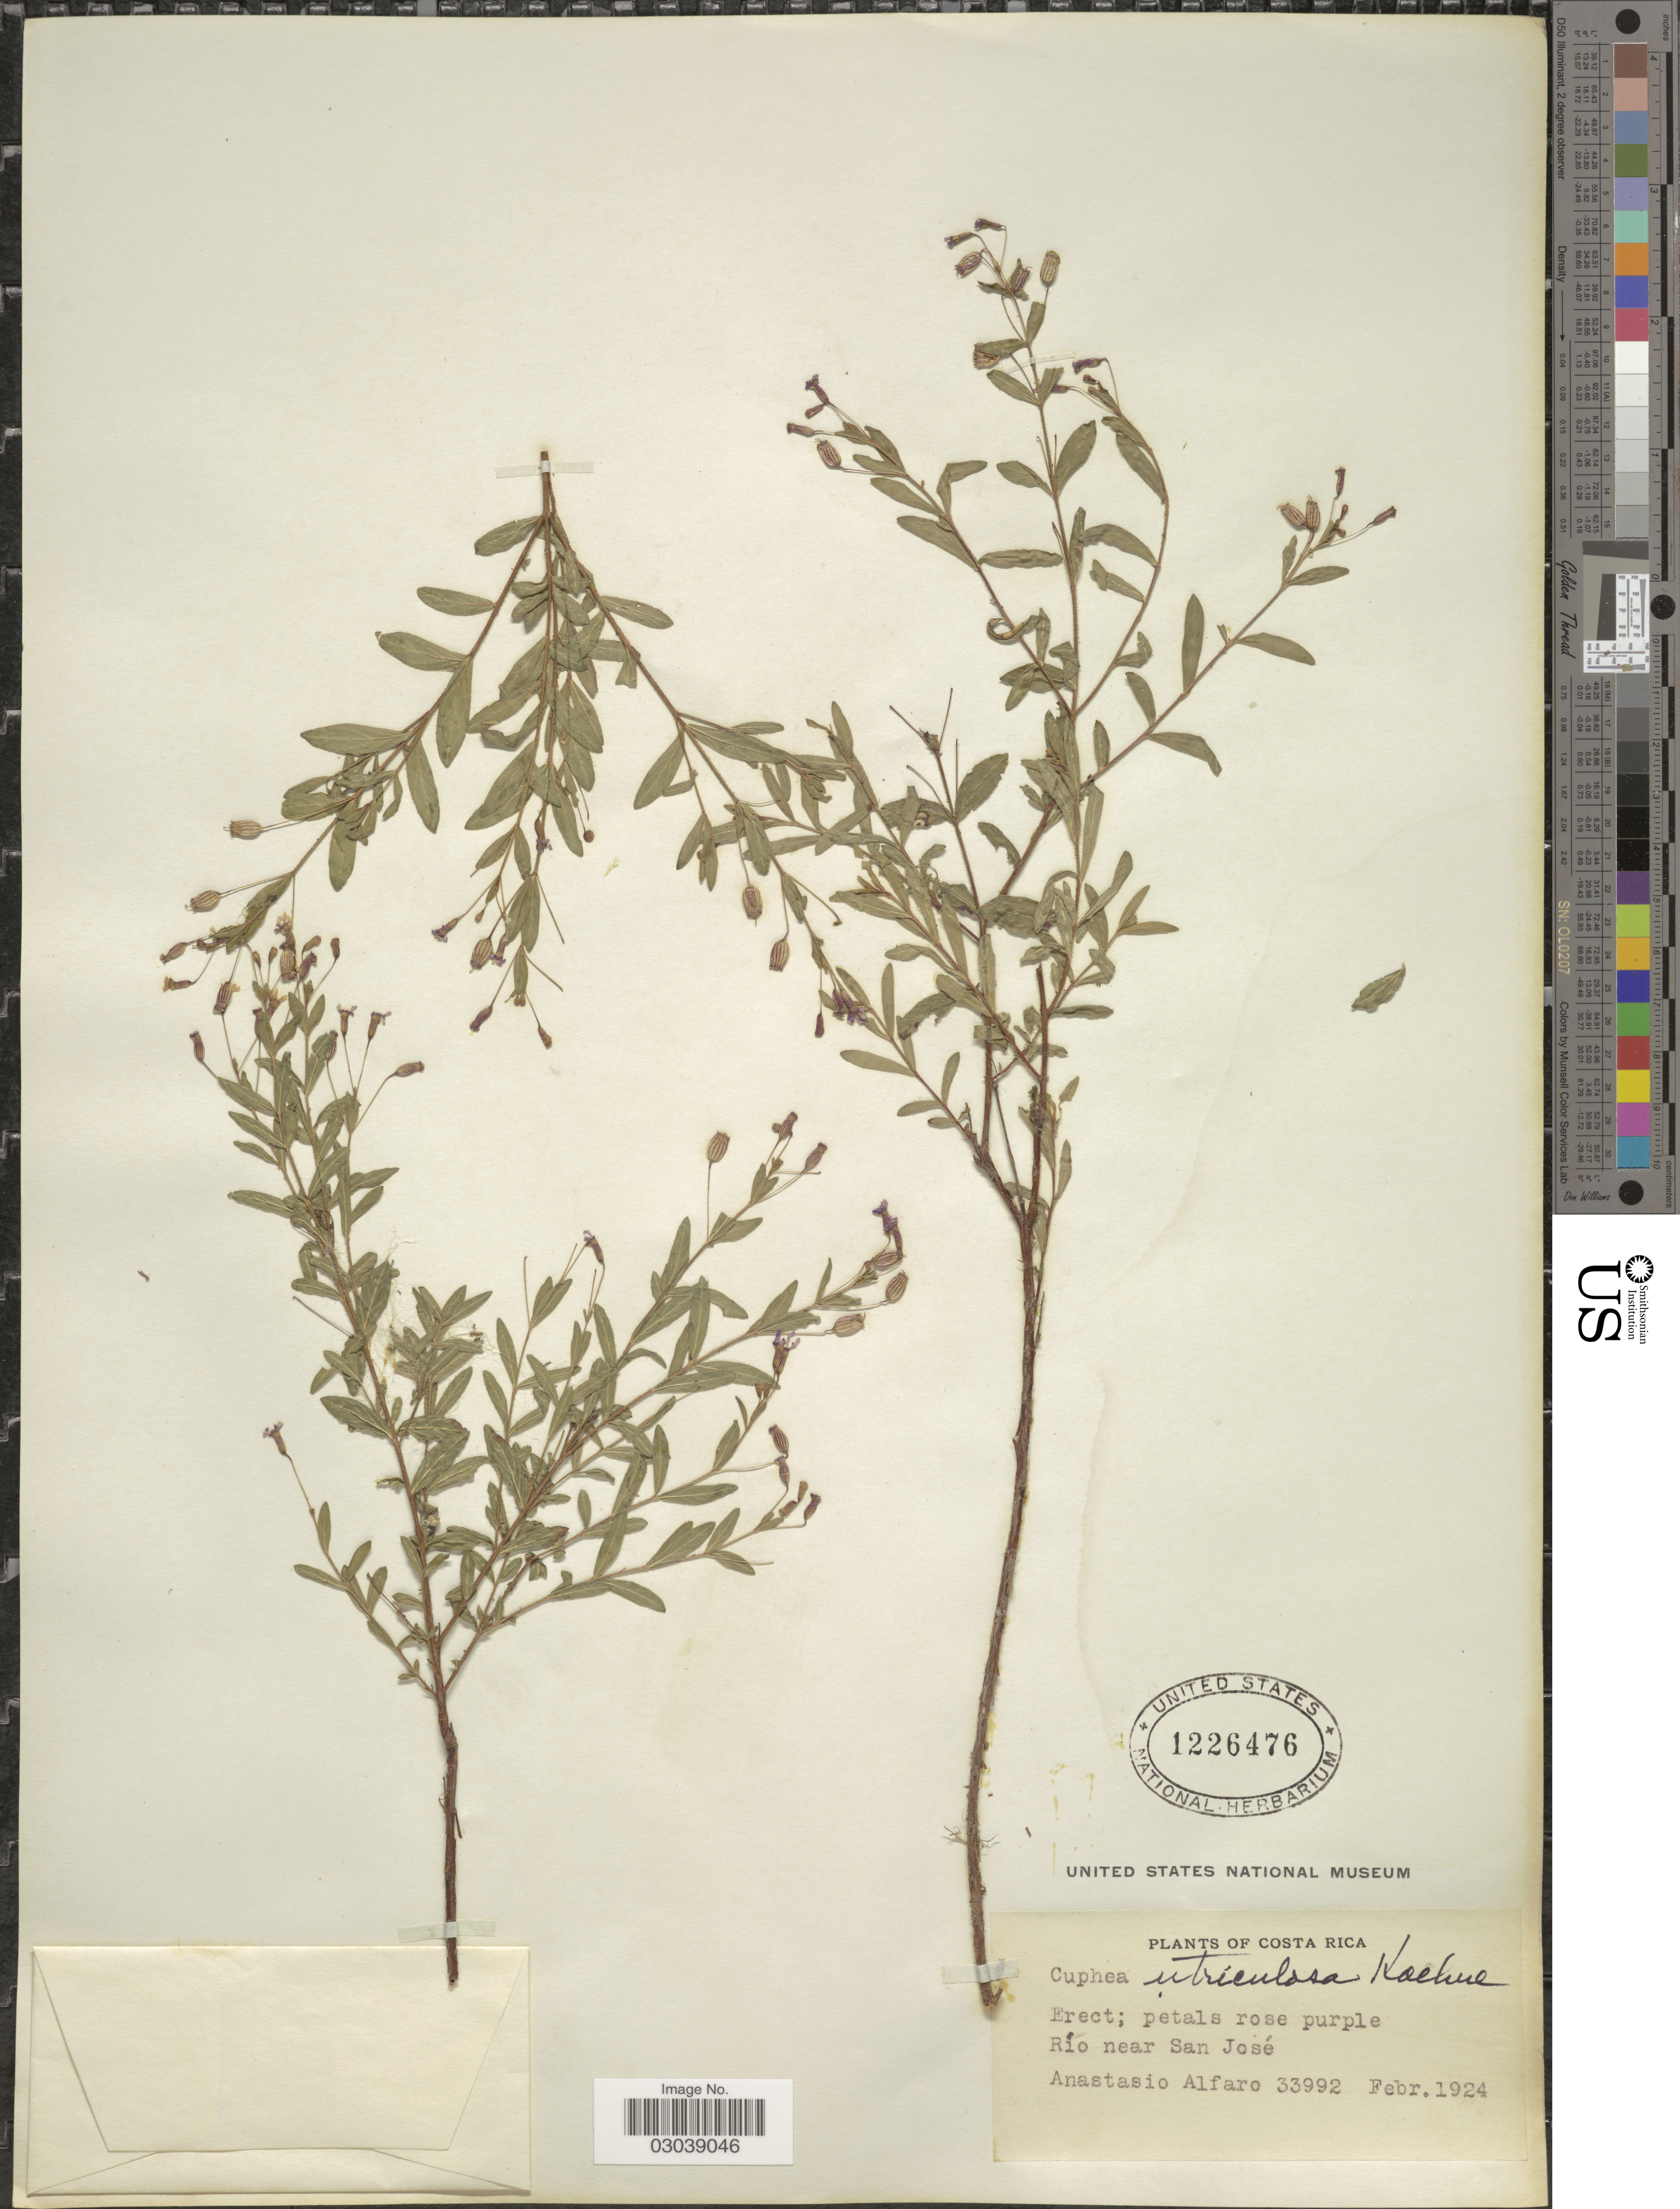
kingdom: Plantae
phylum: Tracheophyta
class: Magnoliopsida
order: Myrtales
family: Lythraceae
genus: Cuphea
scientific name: Cuphea utriculosa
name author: Koehne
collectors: A. Alfaro Gonzalez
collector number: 33992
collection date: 1924-02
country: Costa Rica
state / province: San José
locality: Río near San Jose.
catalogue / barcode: US 1226476